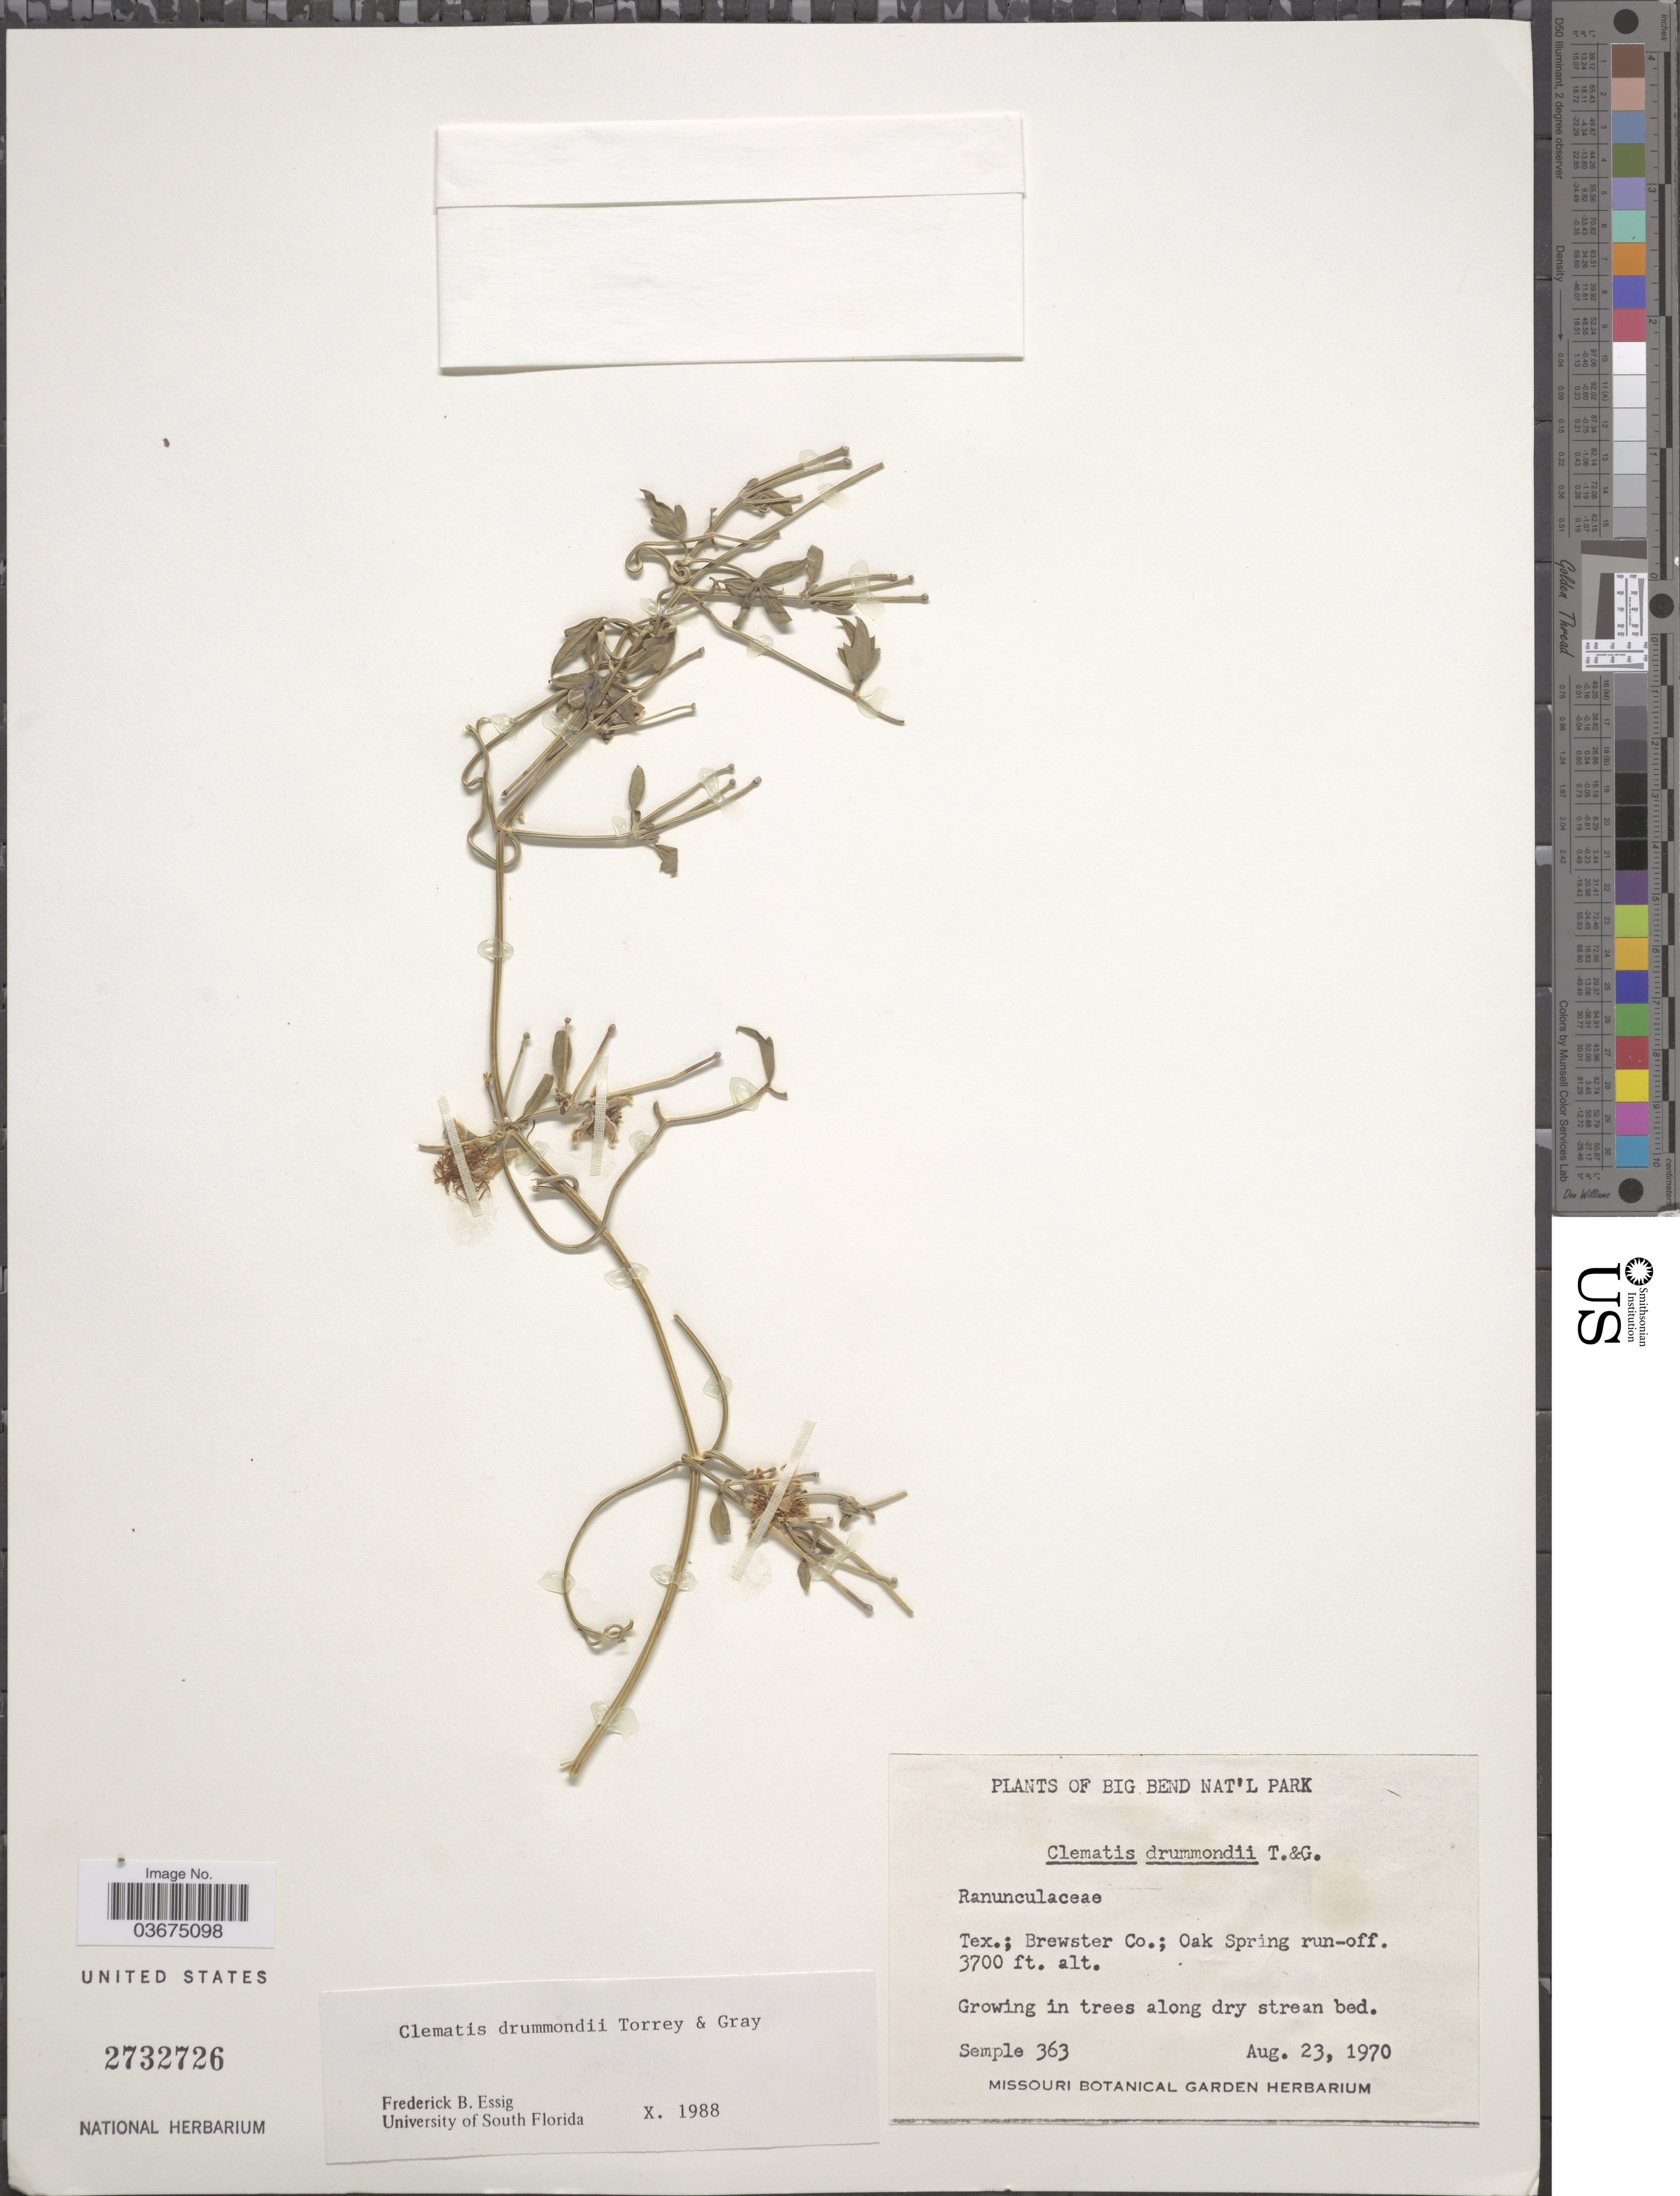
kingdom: Plantae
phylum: Tracheophyta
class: Magnoliopsida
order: Ranunculales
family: Ranunculaceae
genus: Clematis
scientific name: Clematis drummondii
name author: Torr. & A. Gray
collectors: Semple, --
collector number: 363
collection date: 1970-08-23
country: United States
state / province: Texas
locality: Big Bend Nat'l Park. Brewster Co.; Oak Spring run-off.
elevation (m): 1128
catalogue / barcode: US 2732726